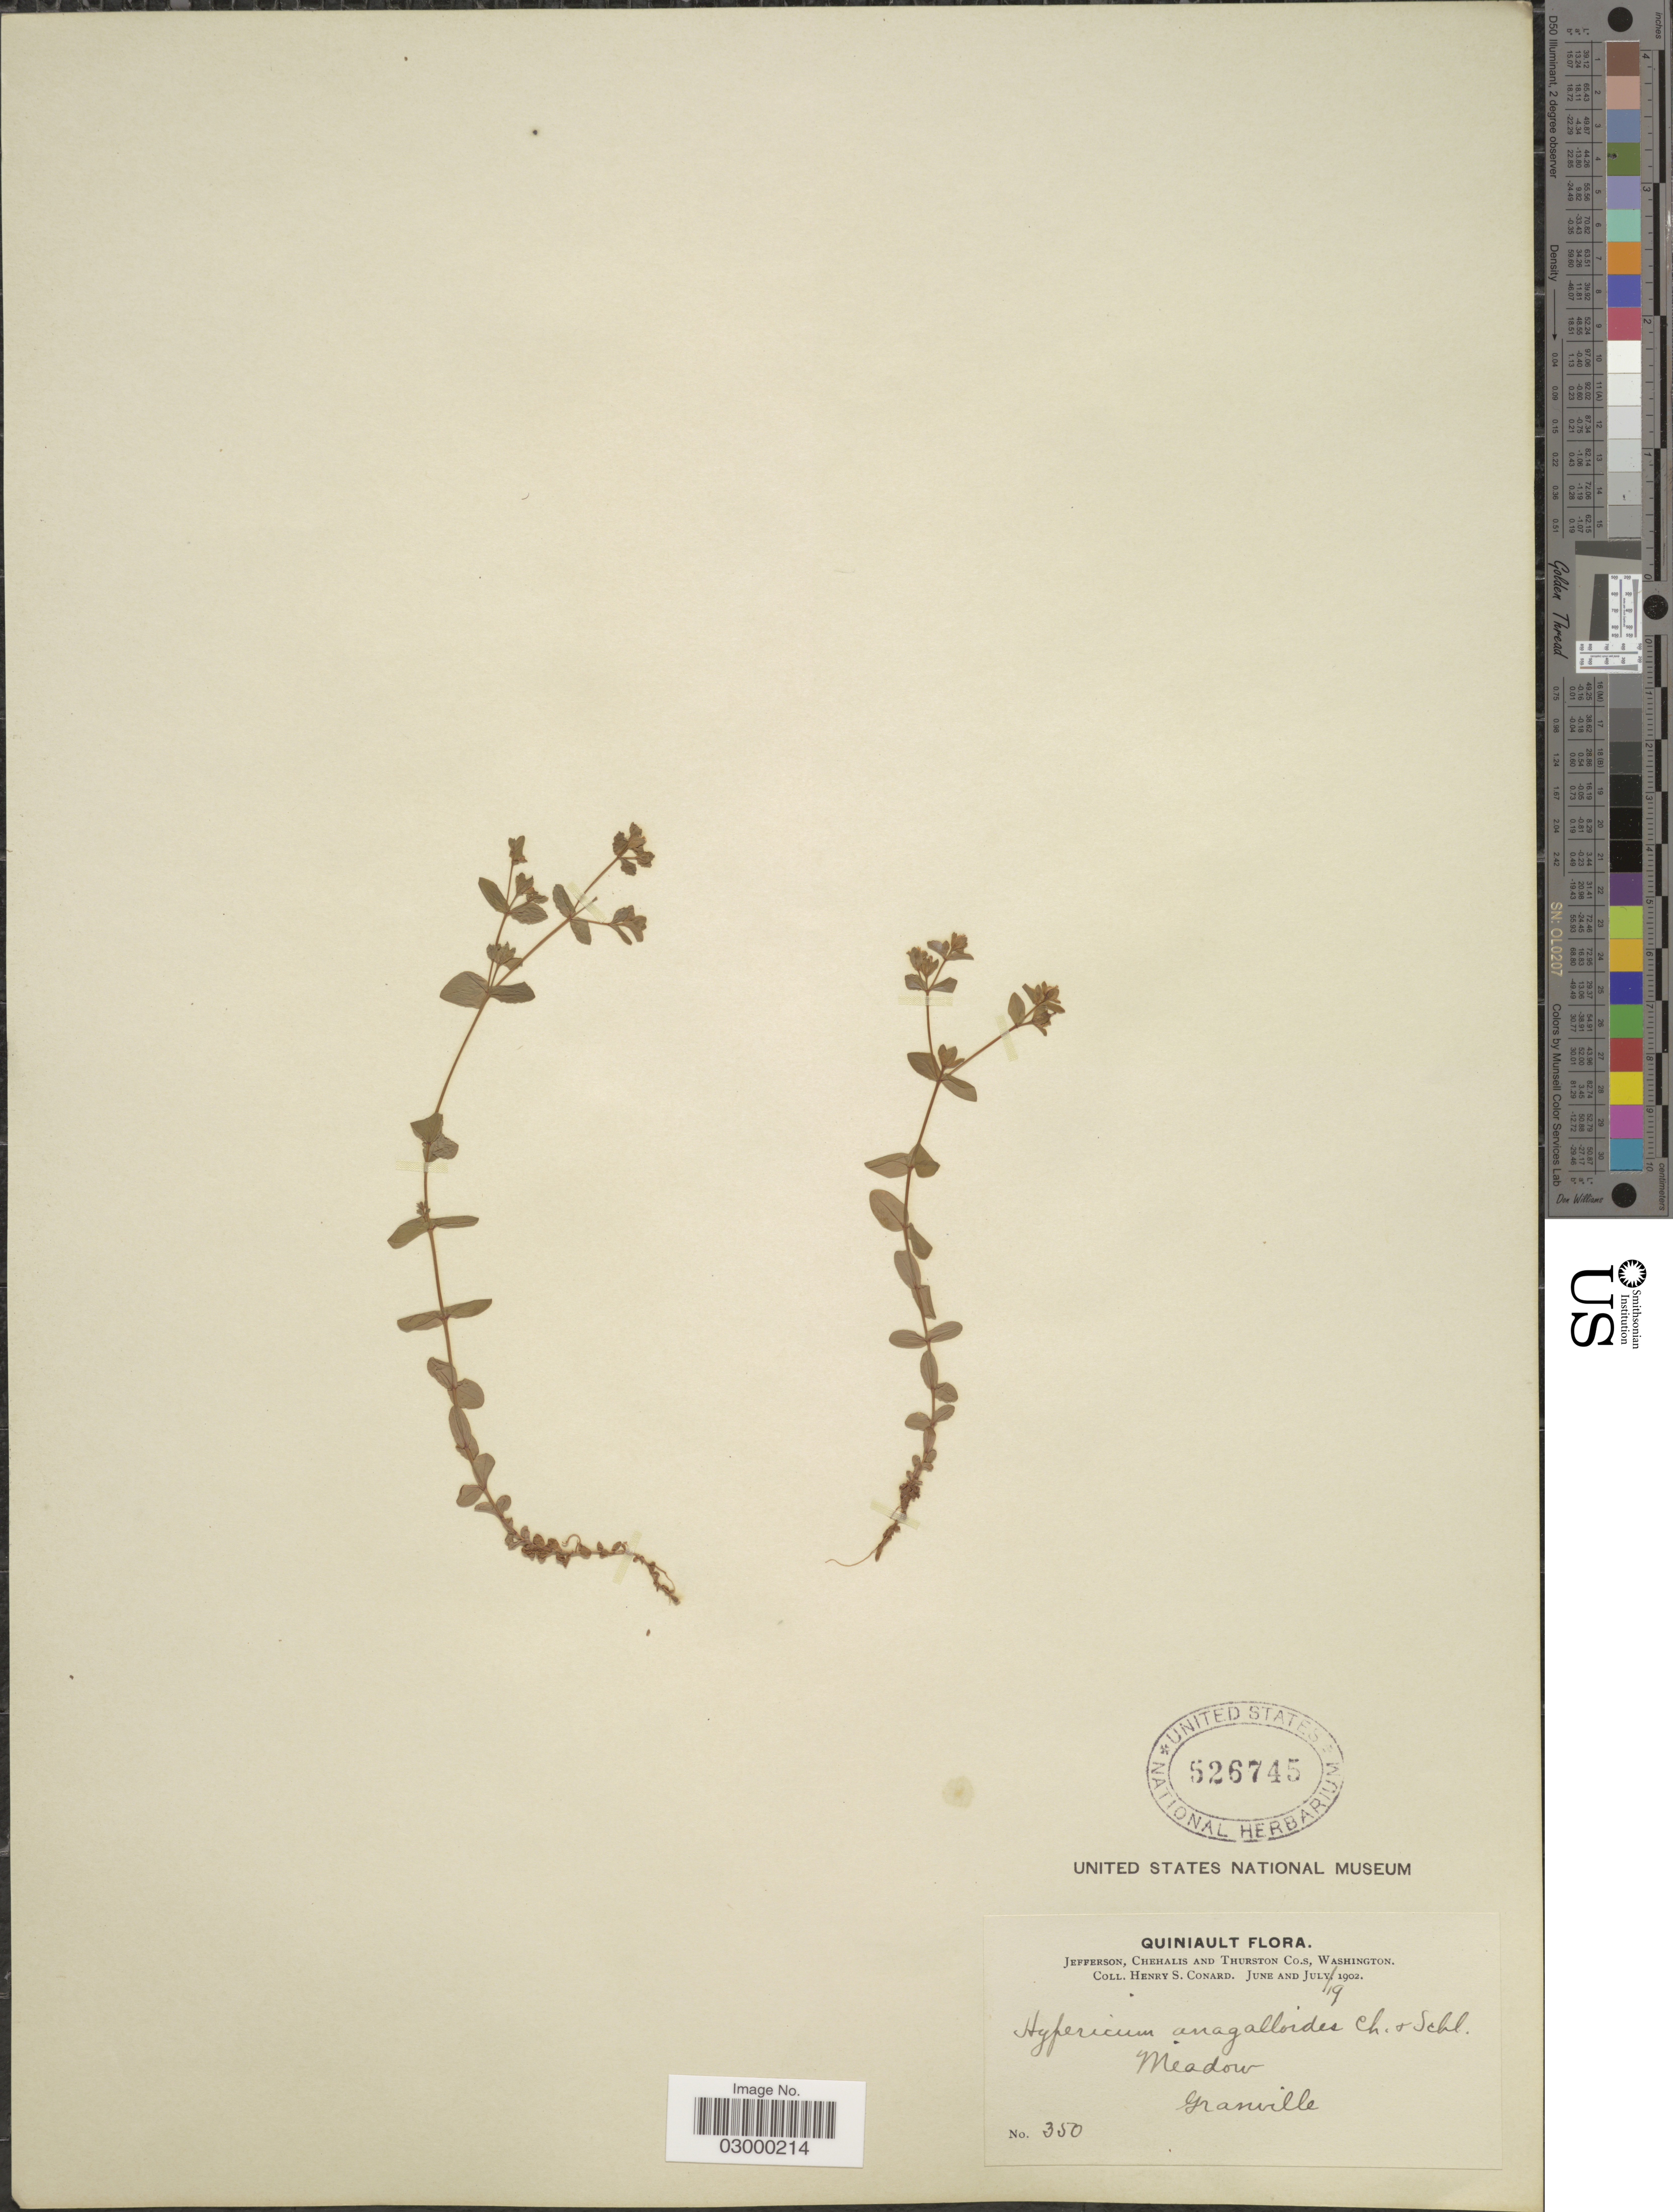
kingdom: Plantae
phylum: Tracheophyta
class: Magnoliopsida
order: Malpighiales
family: Hypericaceae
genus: Hypericum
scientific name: Hypericum anagalloides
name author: Cham. & Schltdl.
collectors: H. S. Conard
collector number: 350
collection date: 1902-06-19/1902-07-19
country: United States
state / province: Washington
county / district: Thurston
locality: Quiniault, Jefferson, Chehalis and Thurston Co.s, Granville.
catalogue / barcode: US 526745